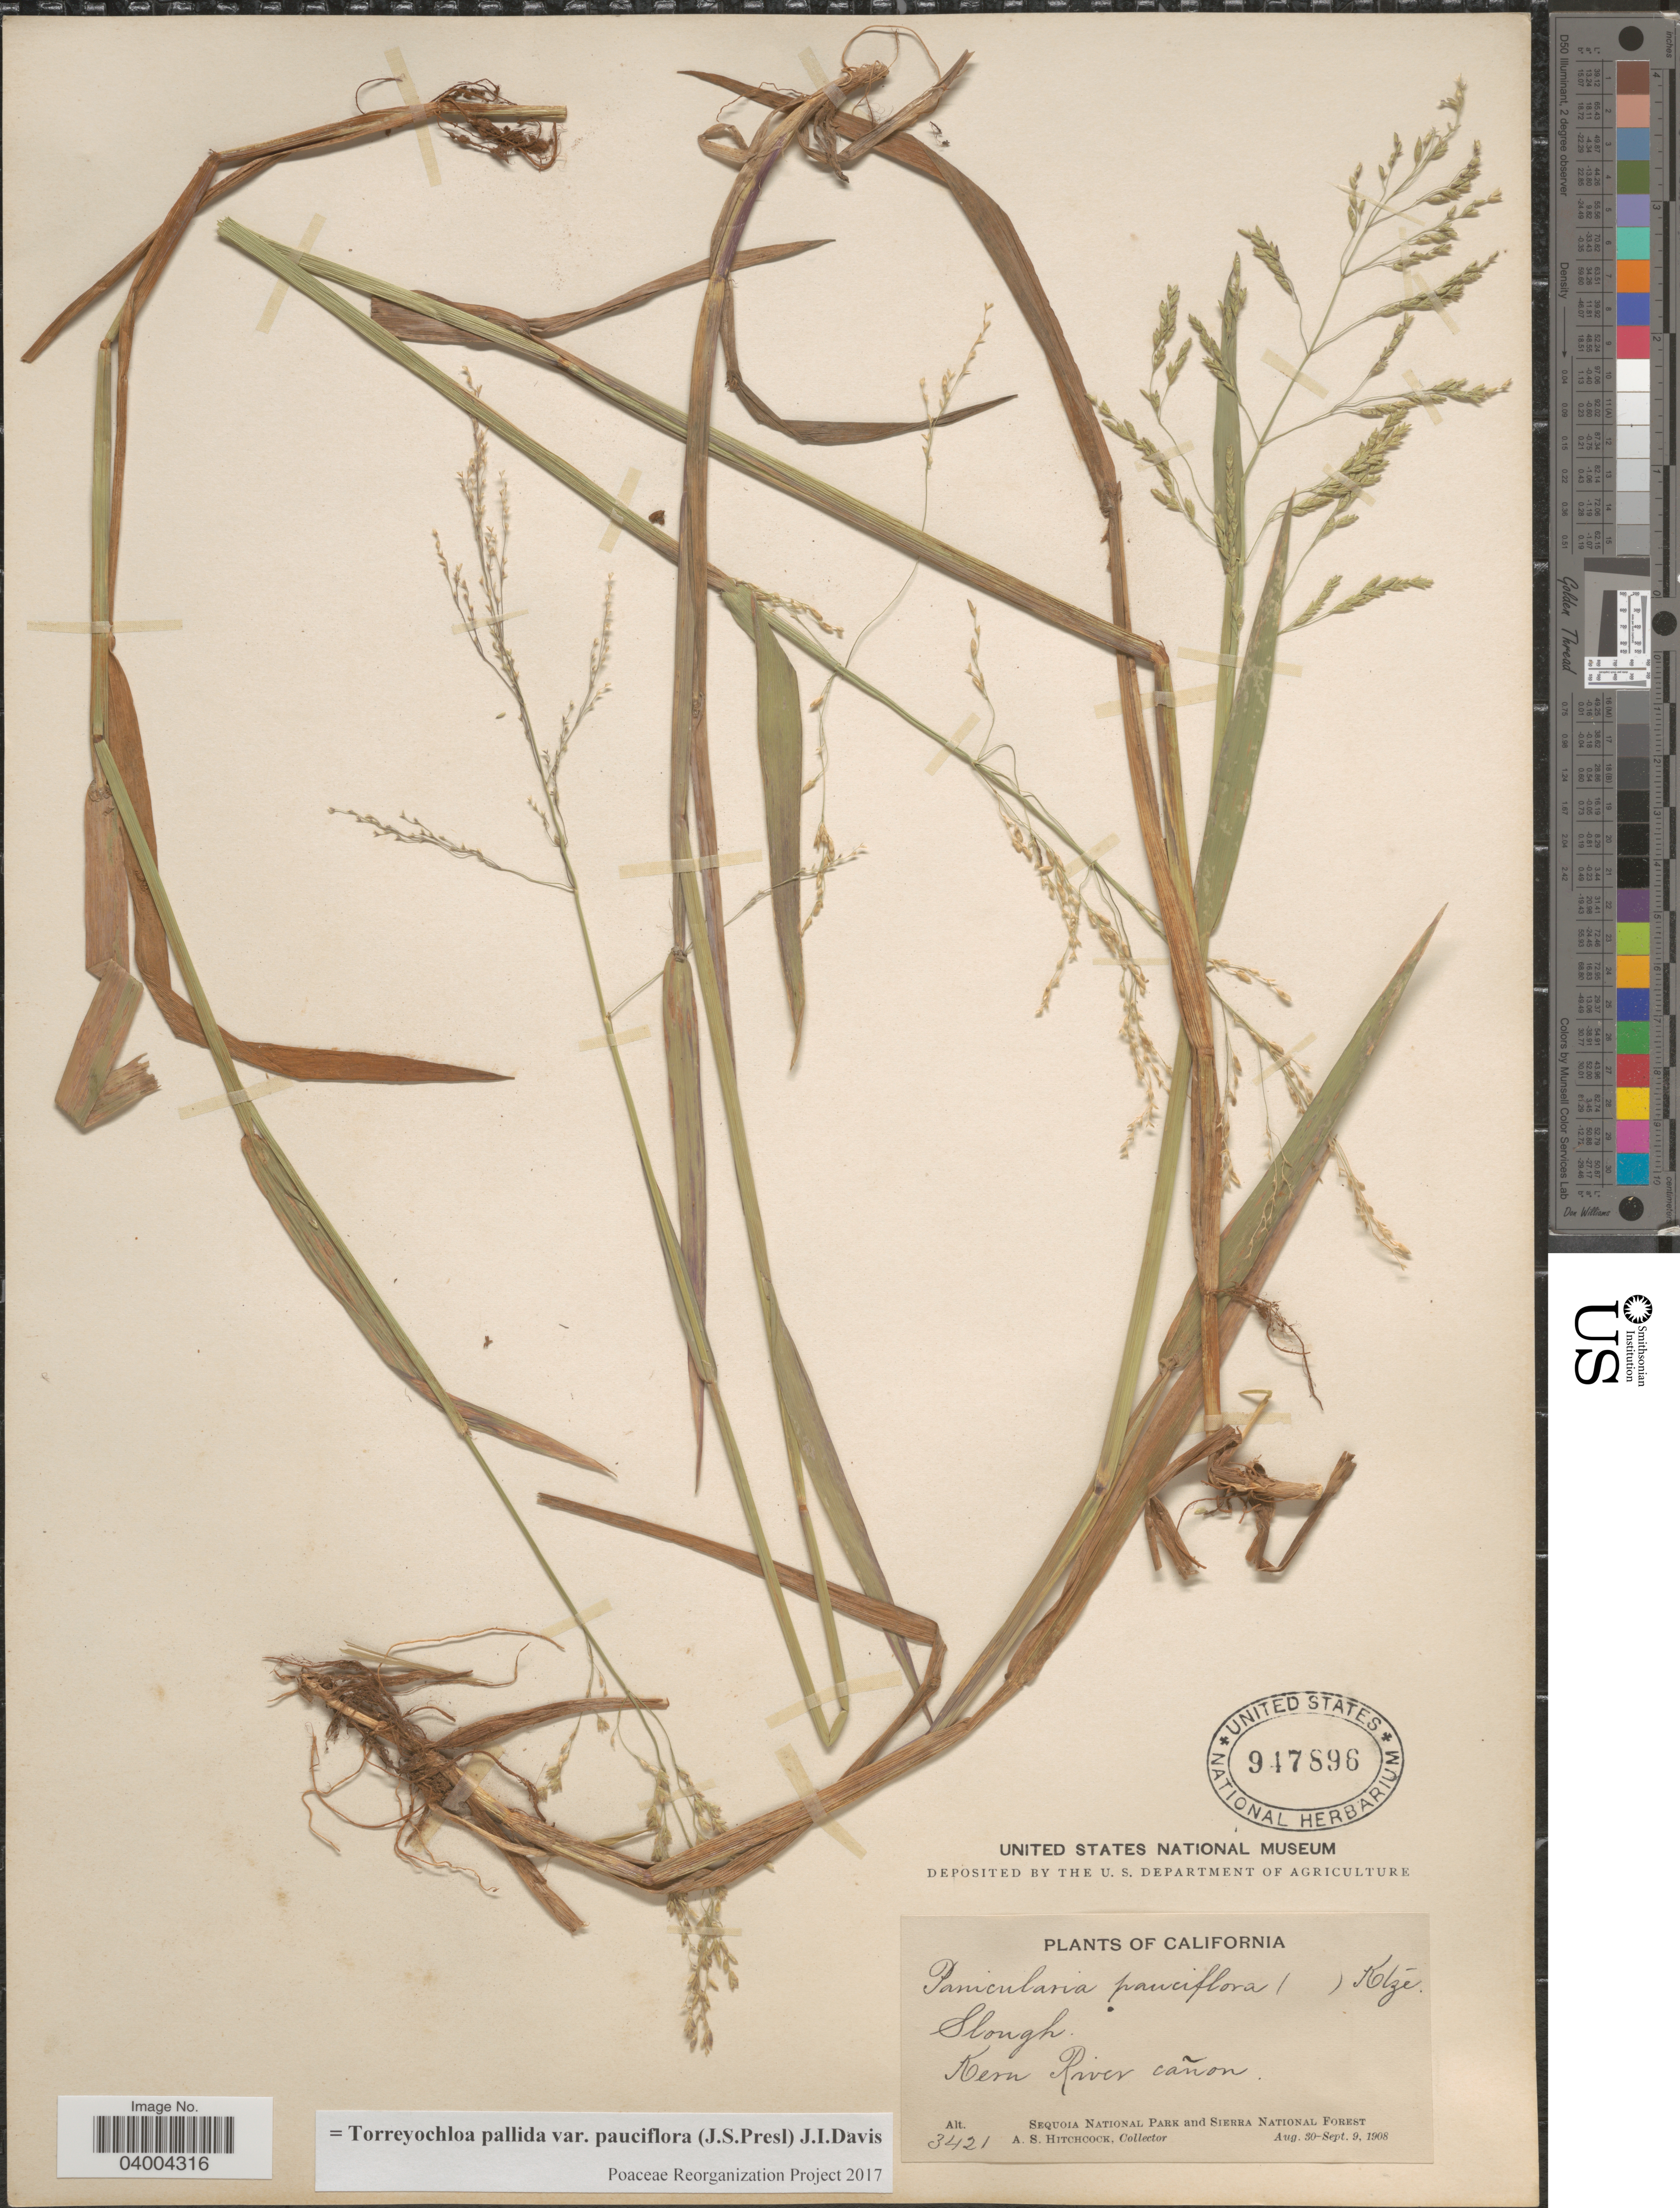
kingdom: Plantae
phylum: Tracheophyta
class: Liliopsida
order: Poales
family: Poaceae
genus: Torreyochloa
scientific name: Torreyochloa pallida var. pauciflora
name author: (J. Presl) J.I. Davis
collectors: A. S. Hitchcock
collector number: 3421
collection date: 1908-08-30/1908-09-09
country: United States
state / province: California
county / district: Kern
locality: Slough Kern River cañon. Sequoia National Park and Sierra National Forest.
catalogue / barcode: US 947896